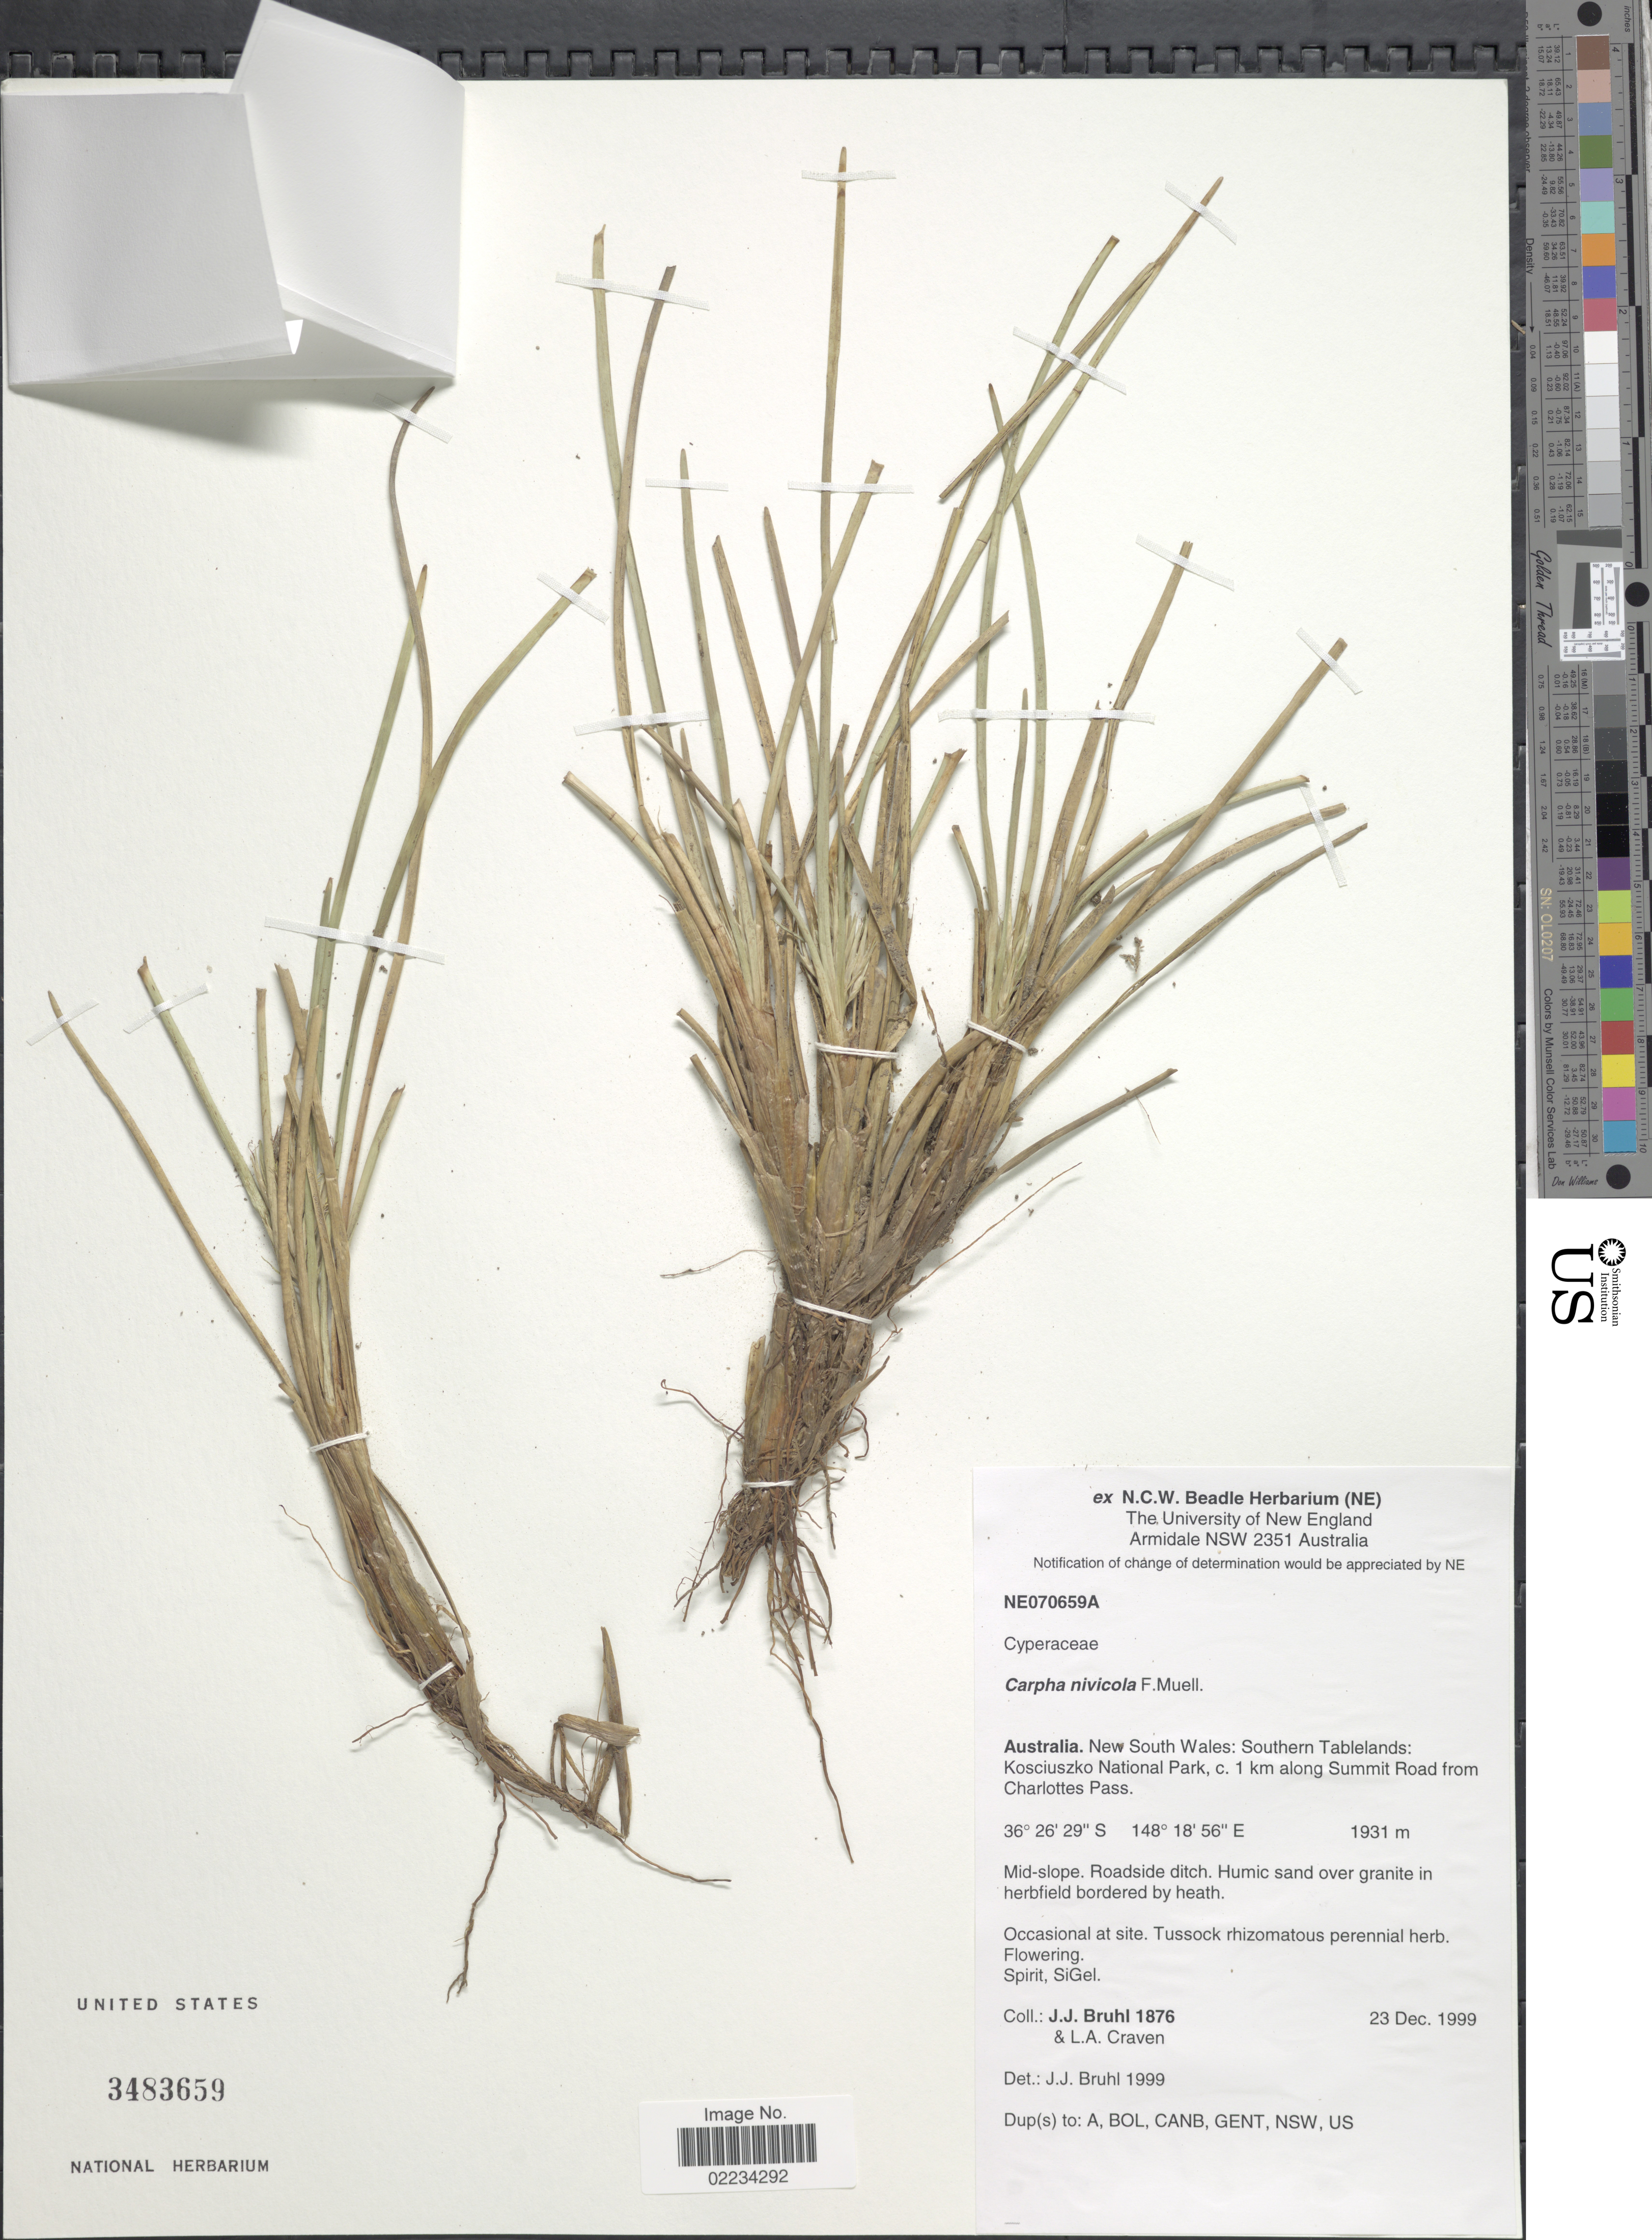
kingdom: Plantae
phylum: Tracheophyta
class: Liliopsida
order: Poales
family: Cyperaceae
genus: Carpha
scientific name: Carpha nivicola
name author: F. Muell.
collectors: J. Bruhl & L. A. Craven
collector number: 1876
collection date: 1999-12-23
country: Australia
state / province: New South Wales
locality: Southern Tablelands: Kosciuszko National Park, c. 1 km along Summit Road from Charlotte Pass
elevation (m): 1931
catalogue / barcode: US 3483659